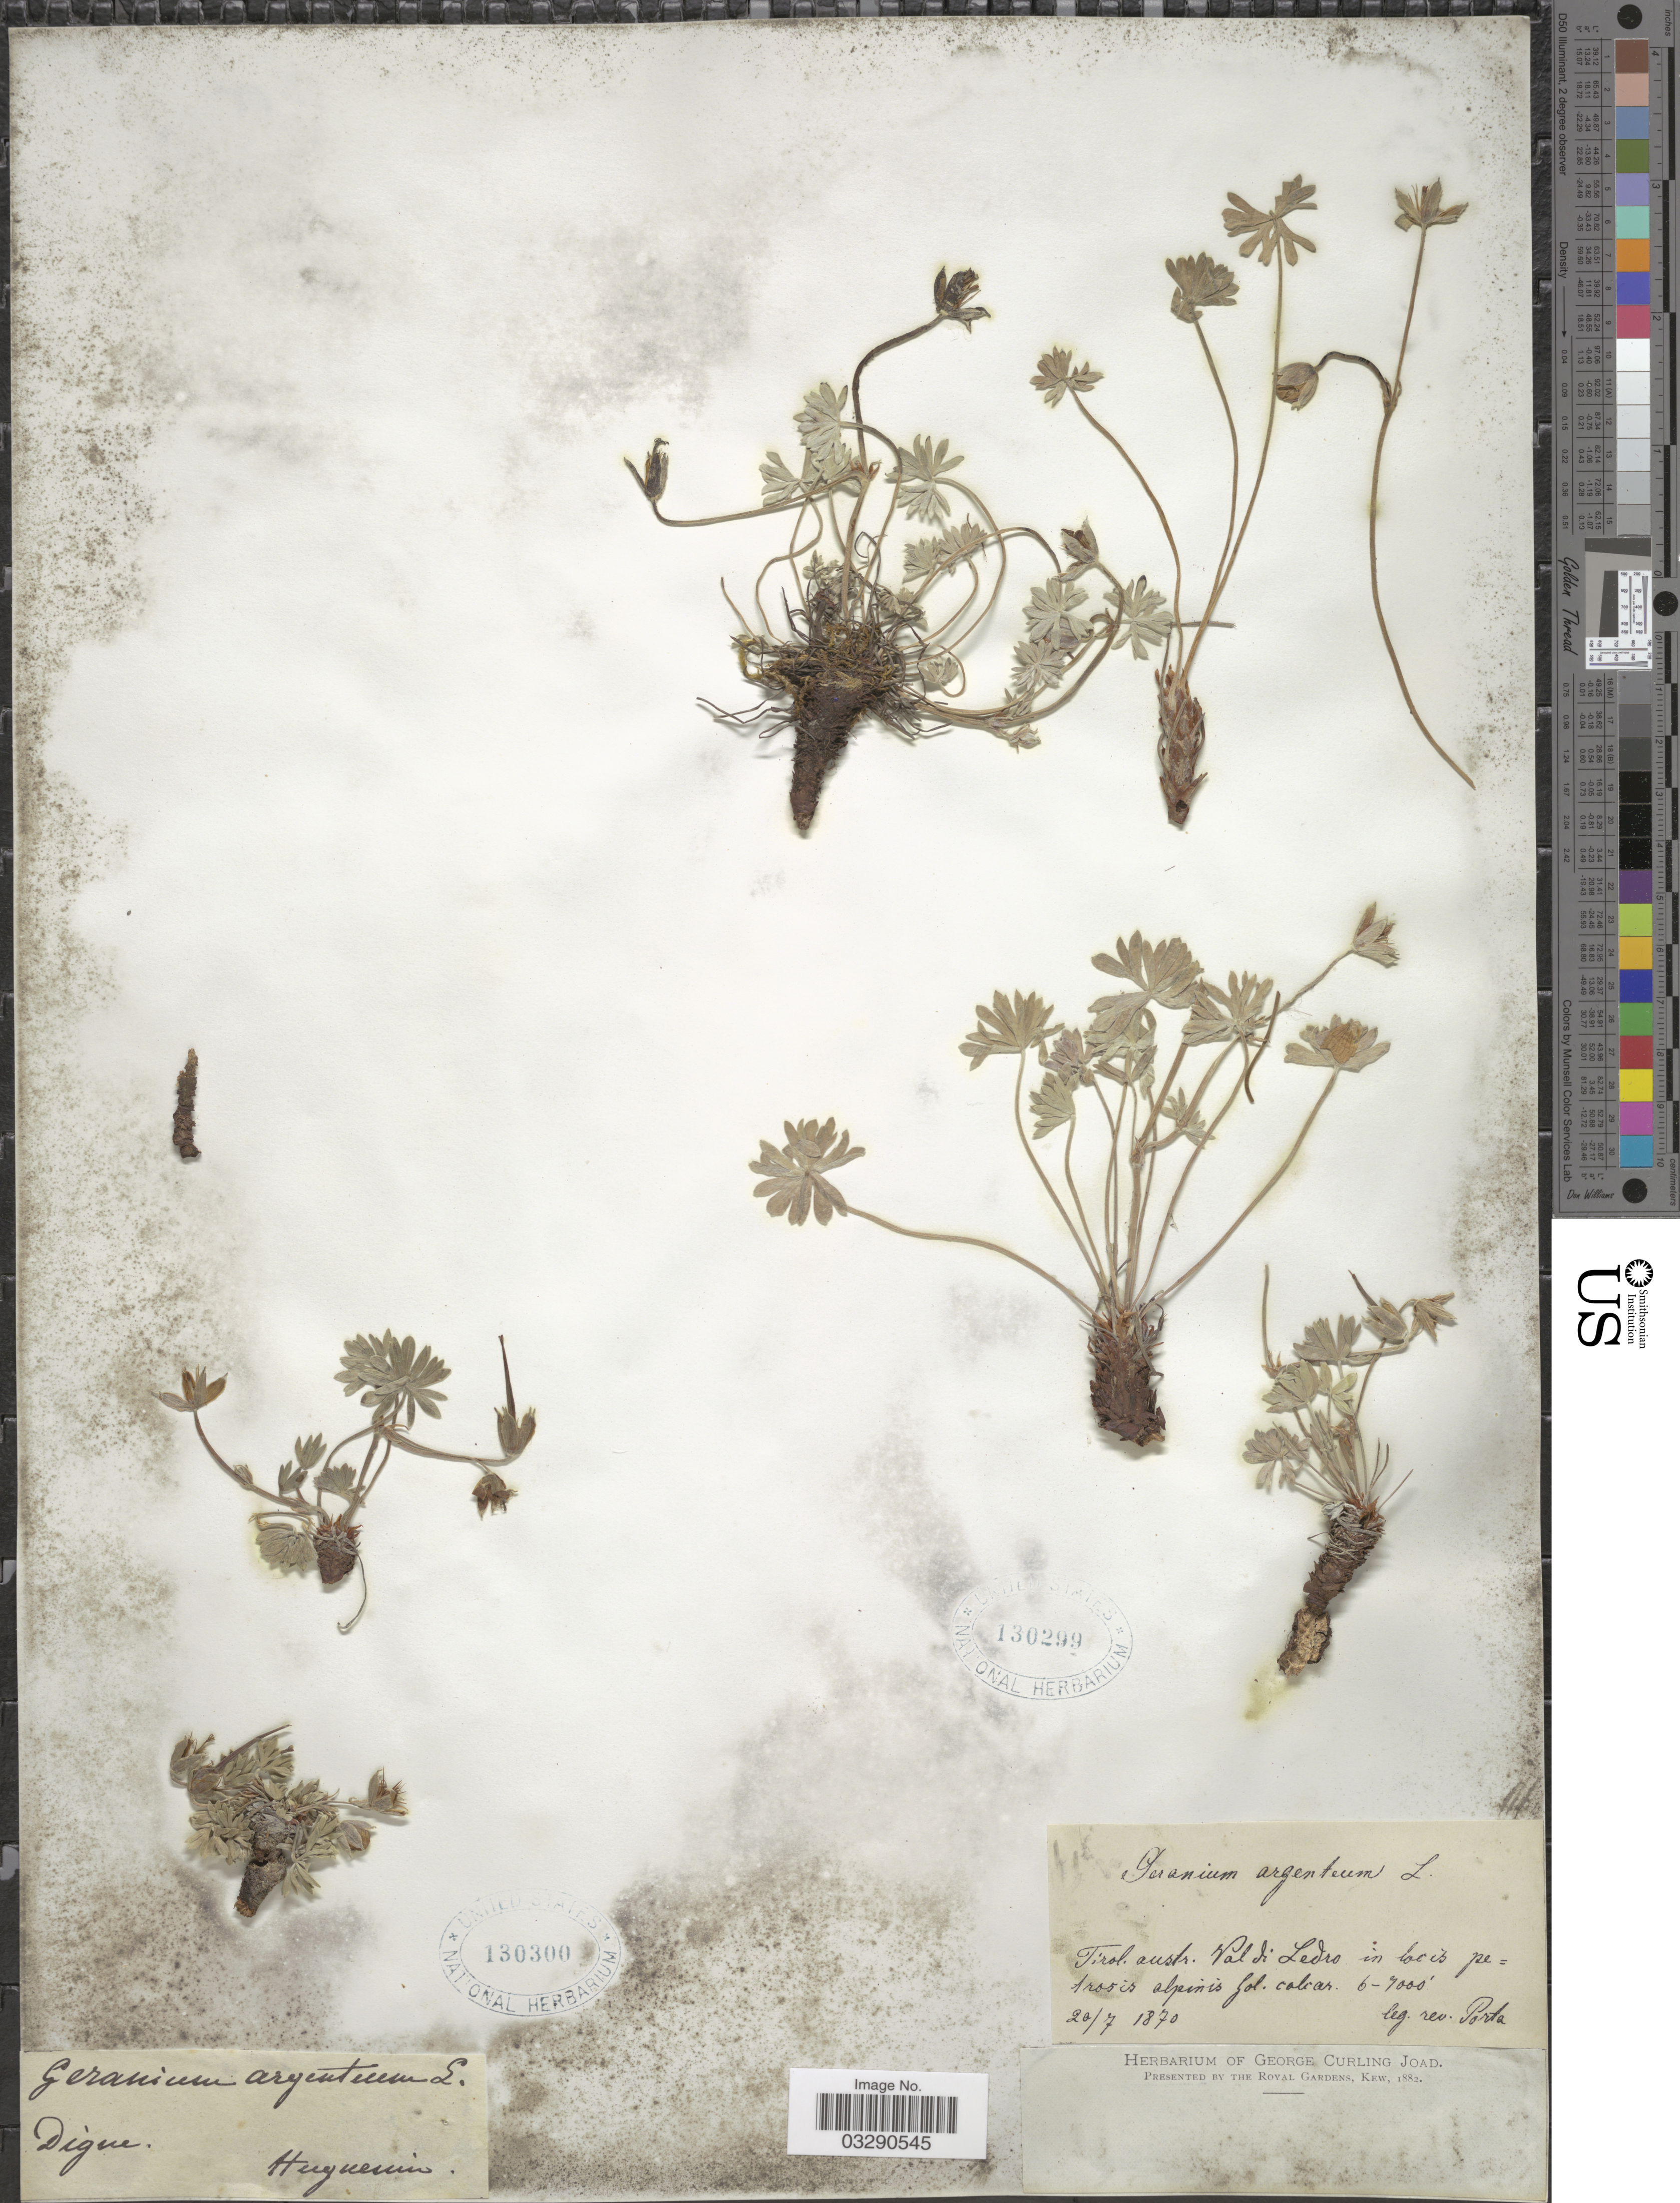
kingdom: Plantae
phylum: Tracheophyta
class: Magnoliopsida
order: Geraniales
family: Geraniaceae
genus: Geranium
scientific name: Geranium argenteum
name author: L.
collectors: Huguenin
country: Seychelles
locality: Digue.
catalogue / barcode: US 130300